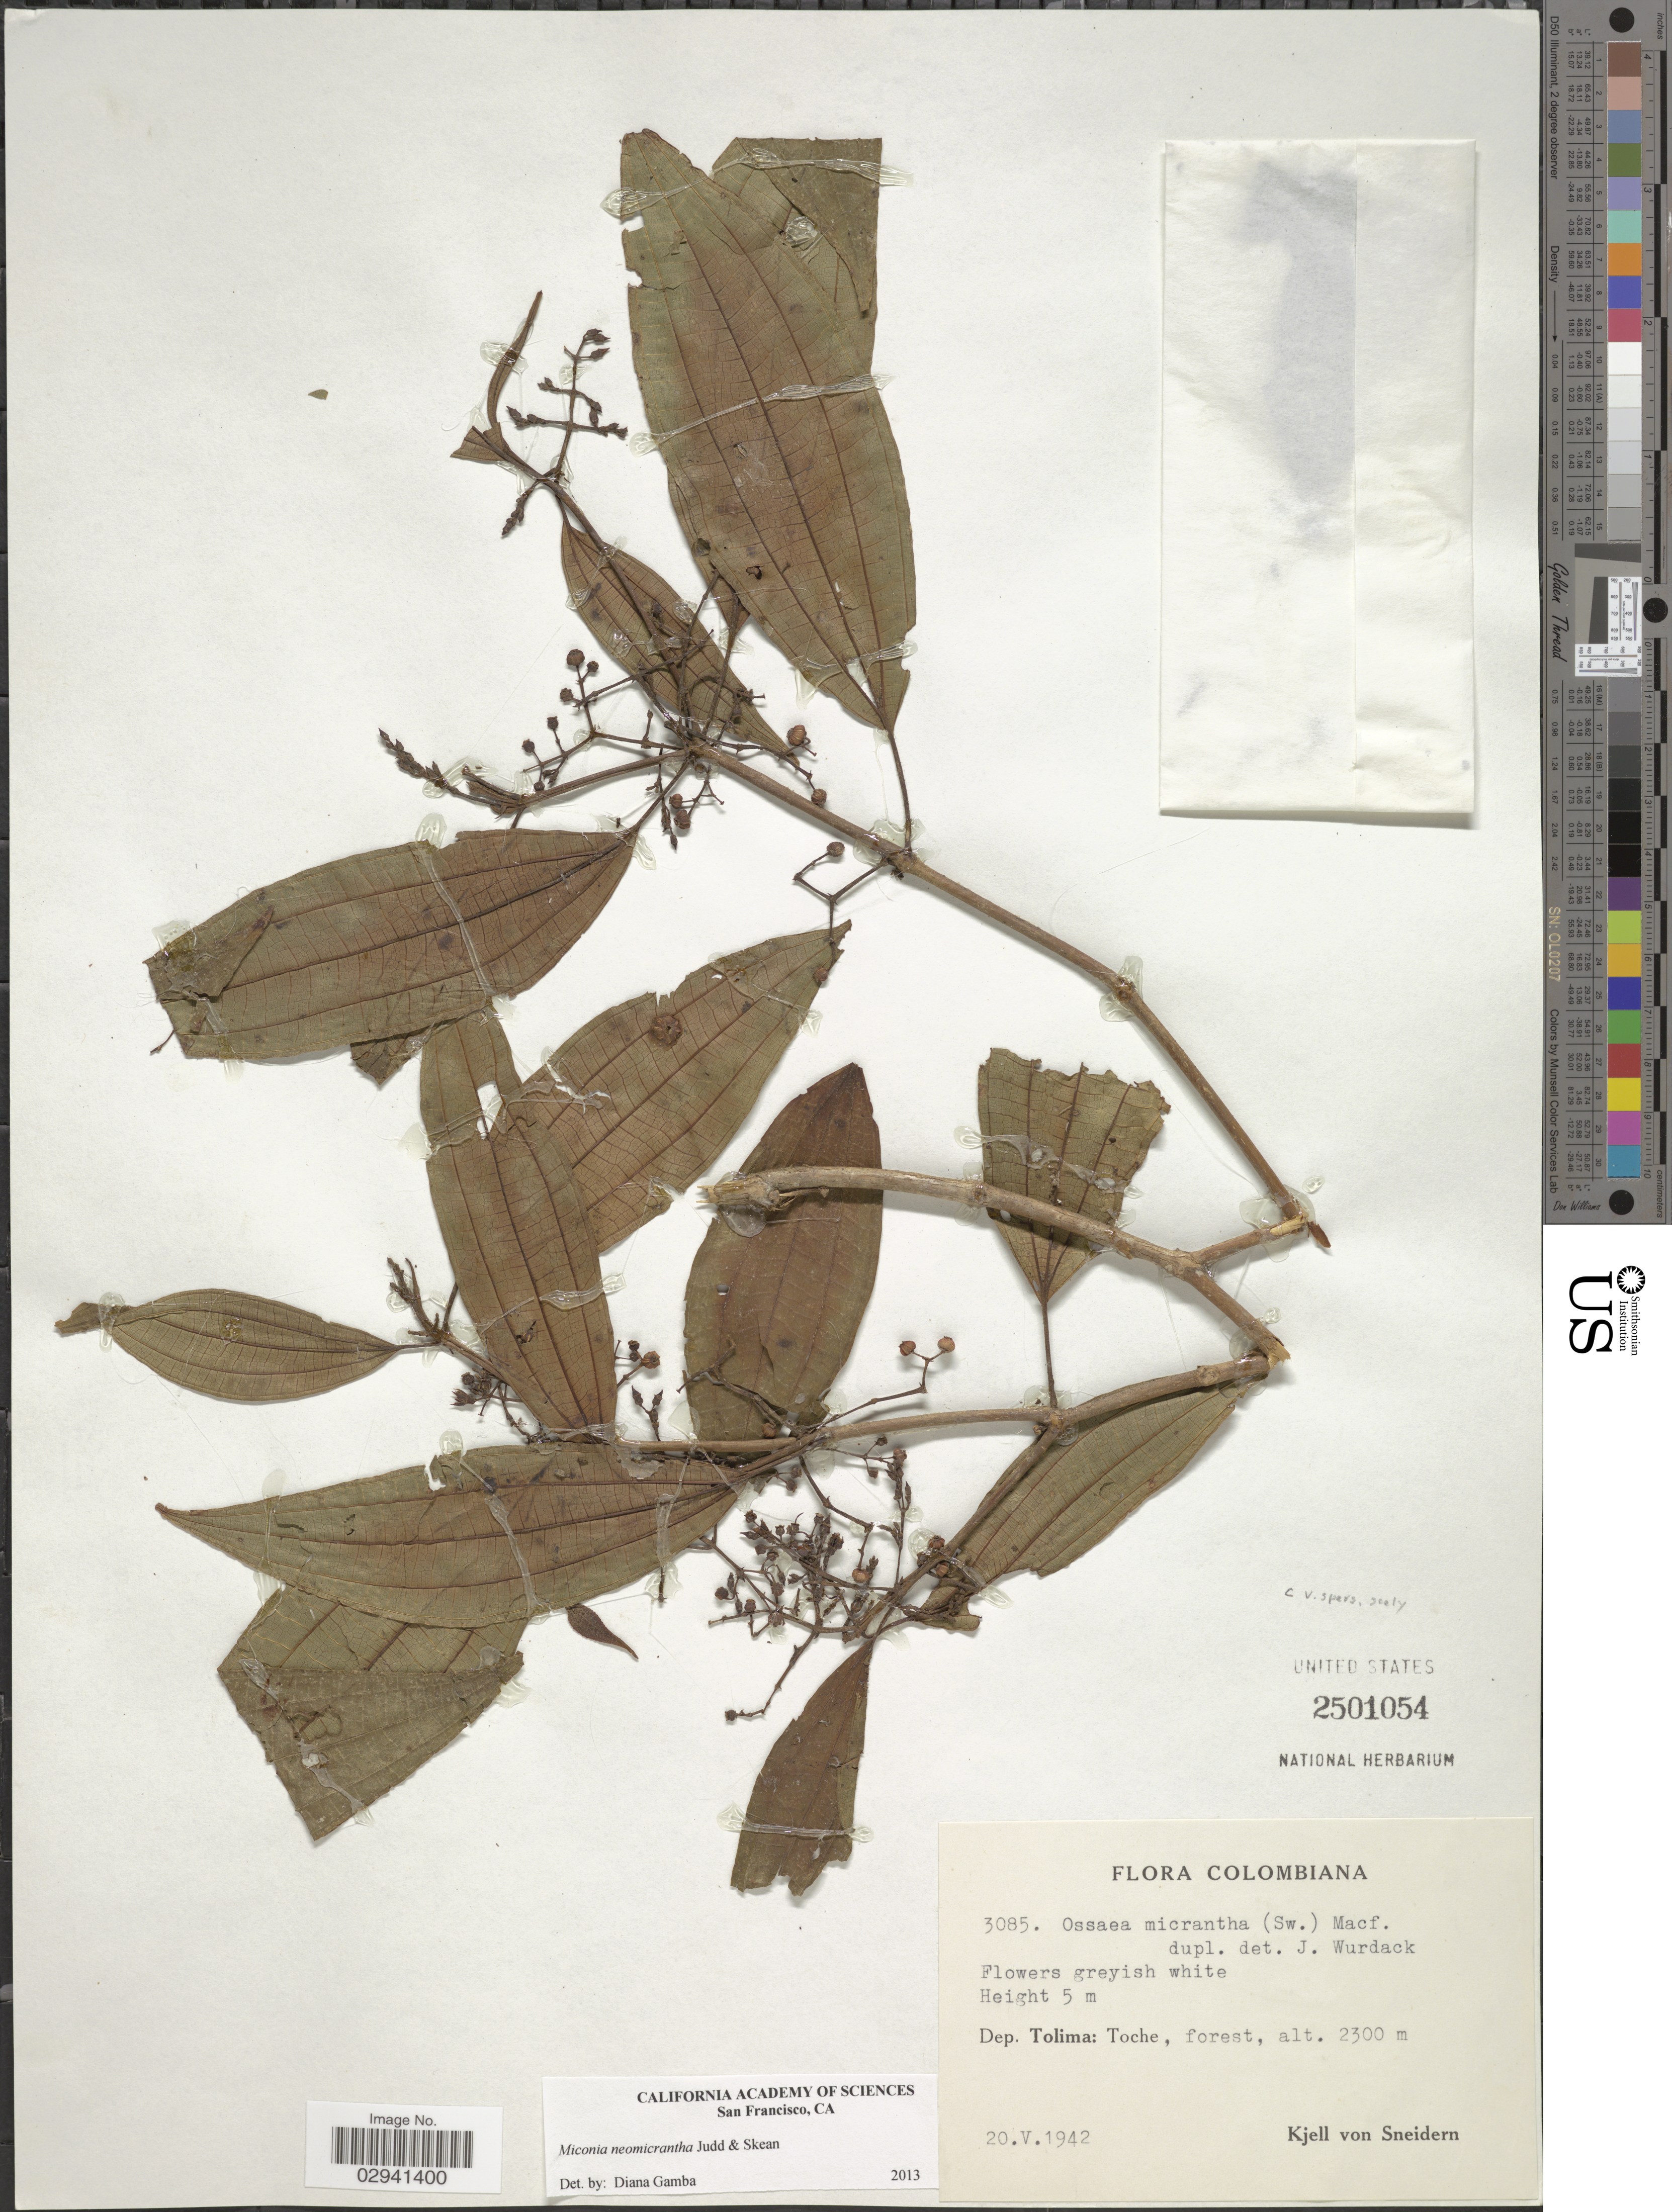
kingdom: Plantae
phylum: Tracheophyta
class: Magnoliopsida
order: Myrtales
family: Melastomataceae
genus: Miconia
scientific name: Miconia neomicrantha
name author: Judd & Skean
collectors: K. von Sneidern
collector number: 3085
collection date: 1942-05-20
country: Colombia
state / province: Tolima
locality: Dep. Tolima, Toche.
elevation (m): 2300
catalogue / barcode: US 2501054